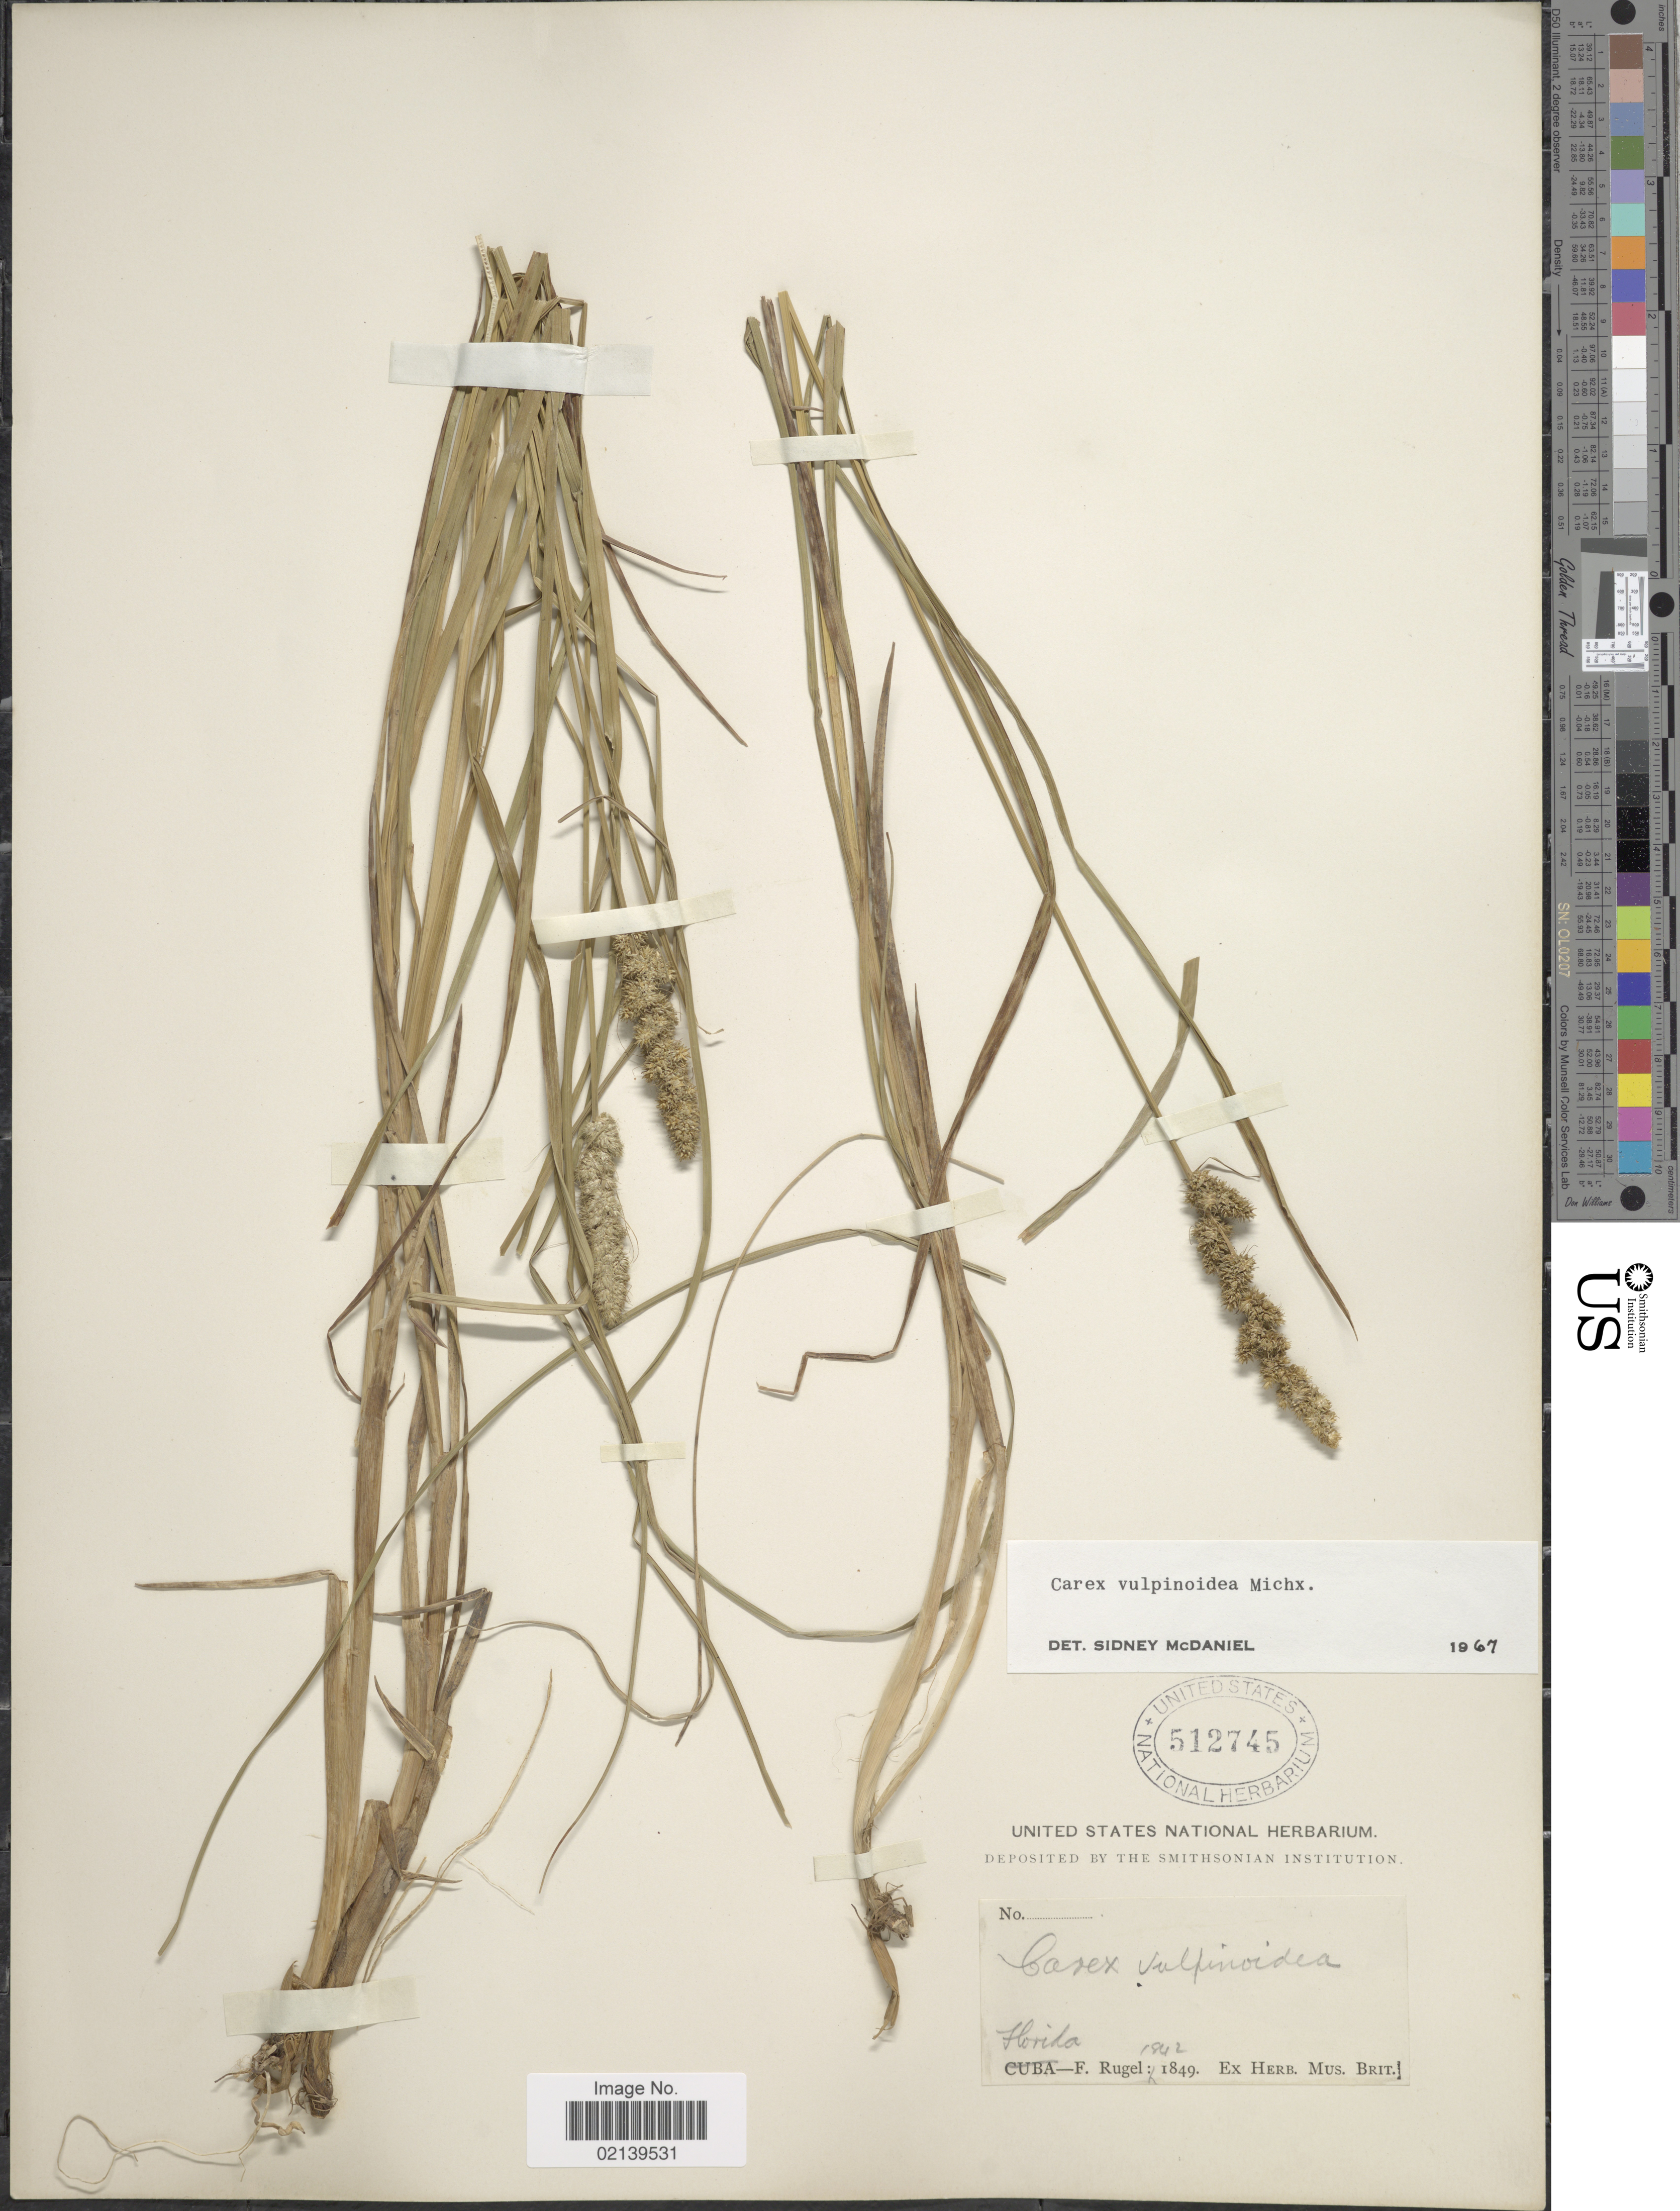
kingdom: Plantae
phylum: Tracheophyta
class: Liliopsida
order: Poales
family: Cyperaceae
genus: Carex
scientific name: Carex vulpinoidea Michx.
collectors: F. Rugel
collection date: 1842/1849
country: United States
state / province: Florida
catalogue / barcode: US 512745